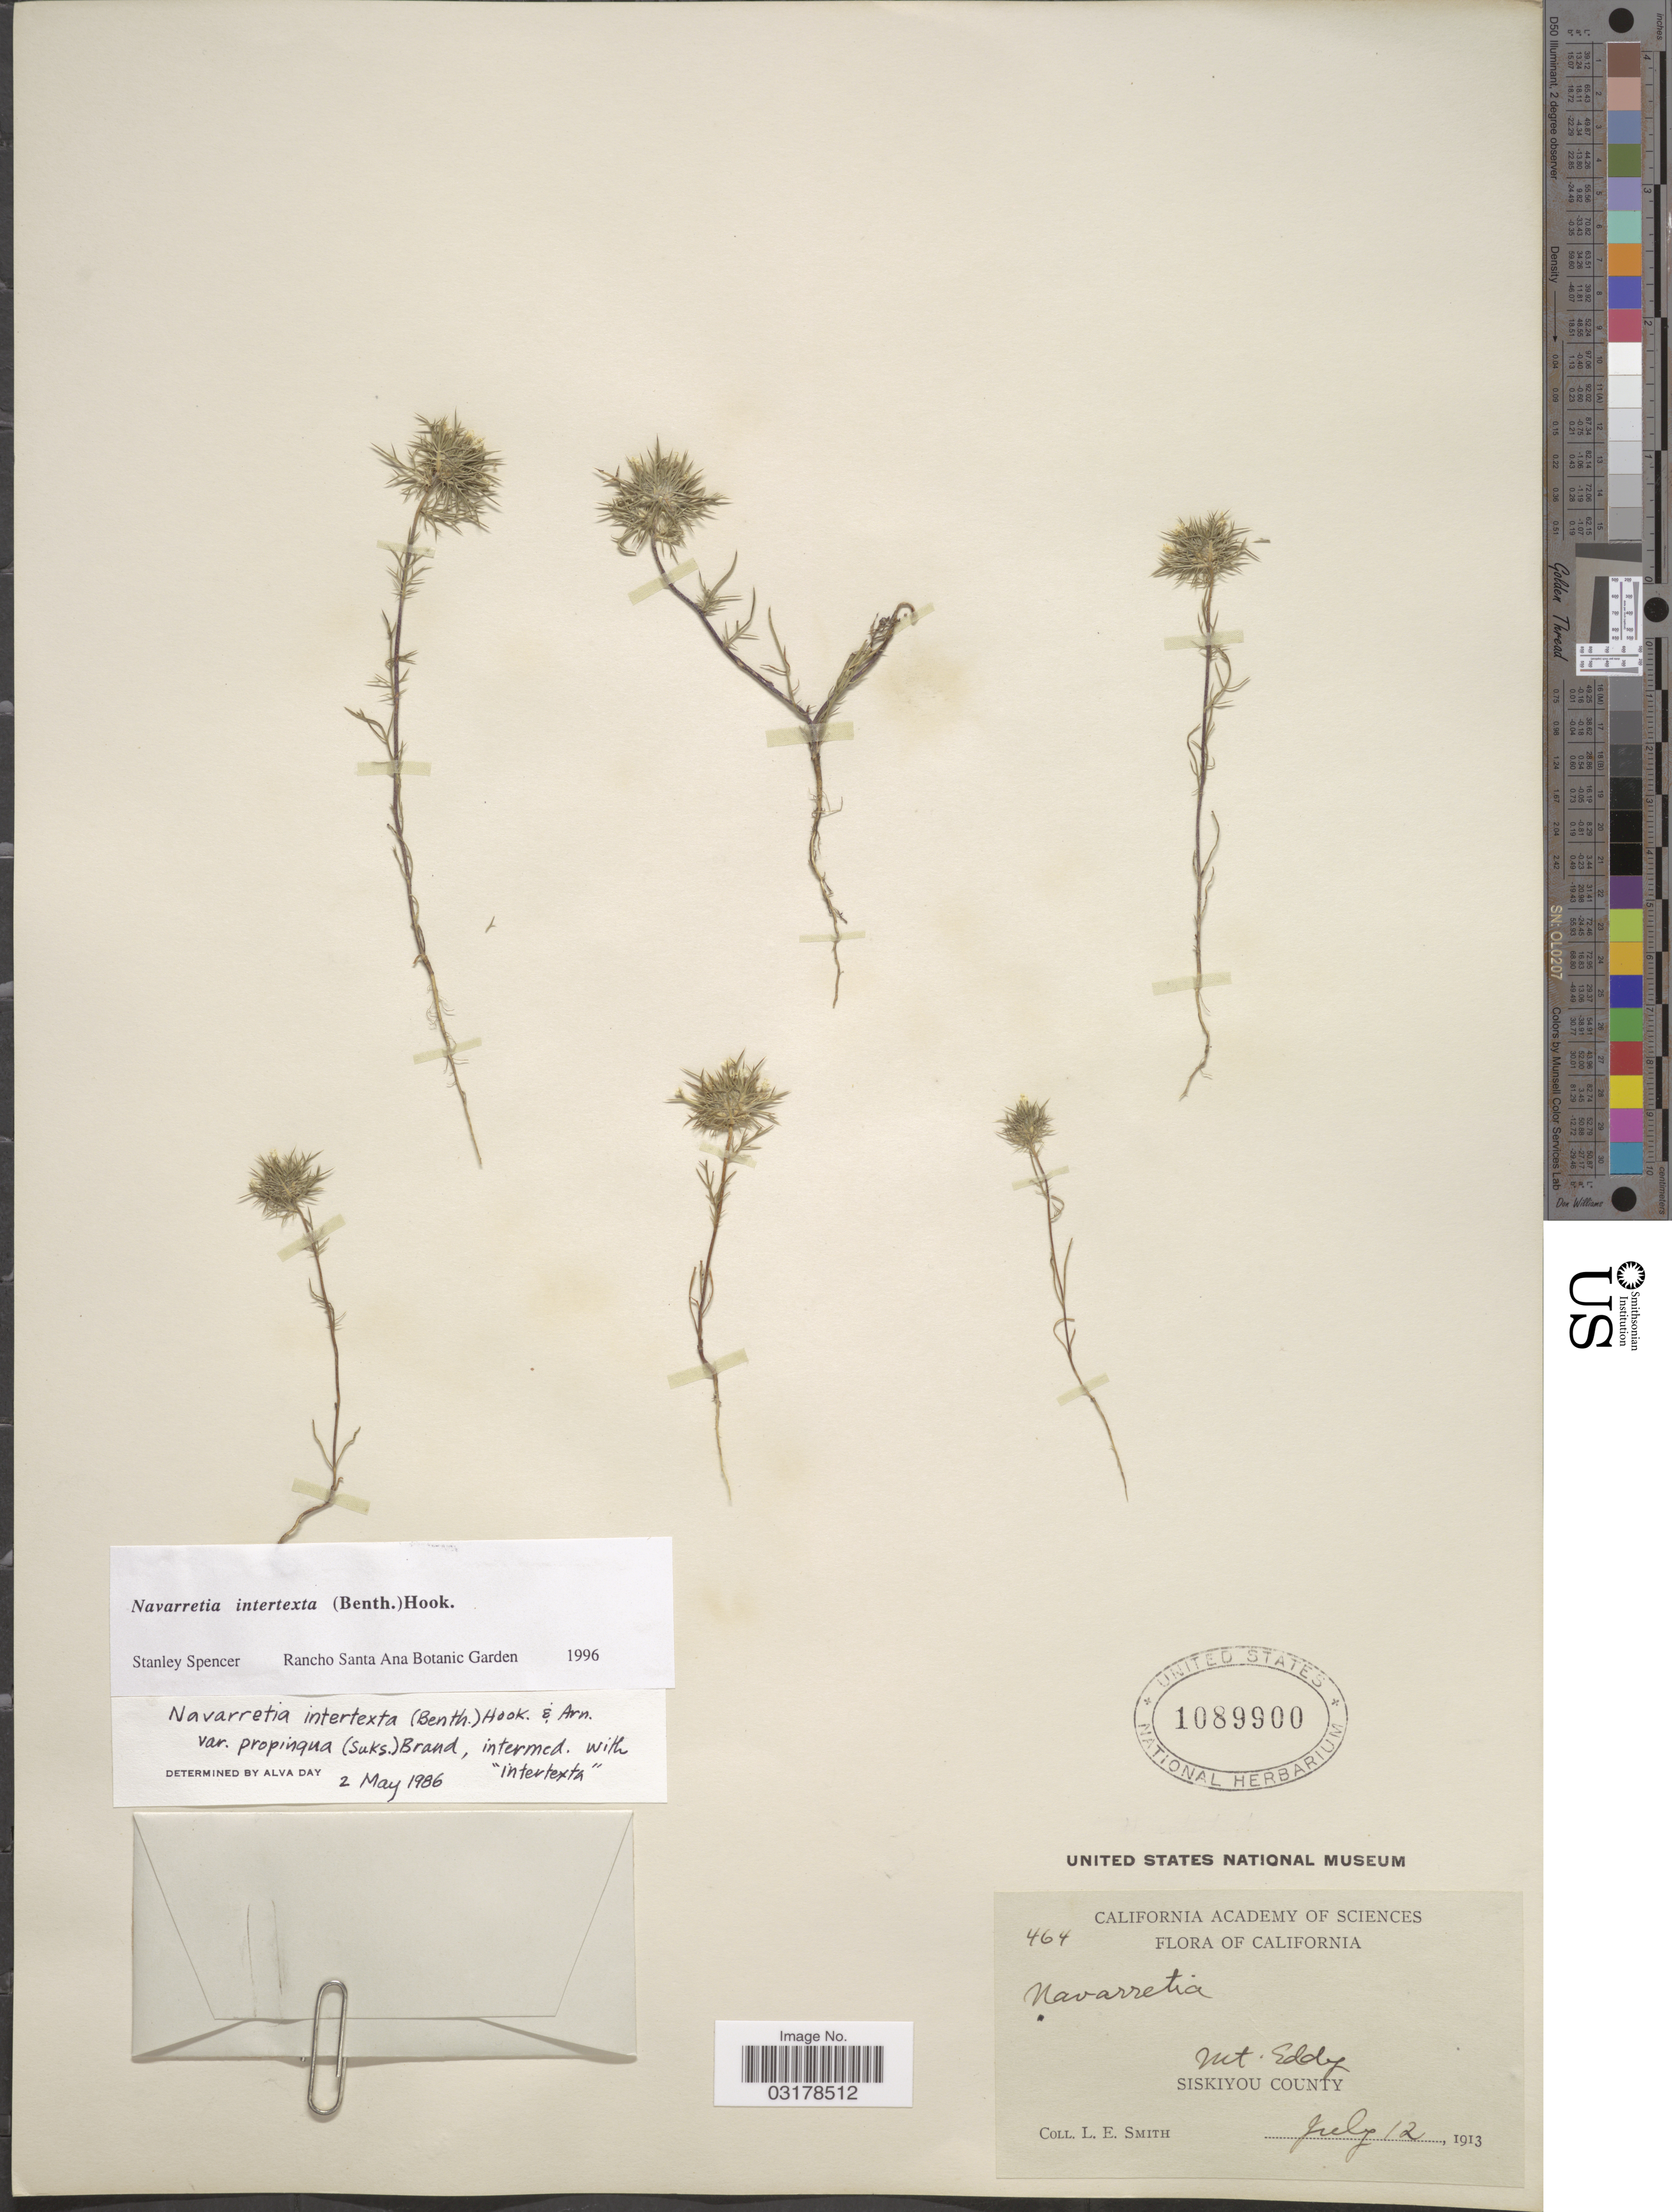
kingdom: Plantae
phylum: Tracheophyta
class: Magnoliopsida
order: Ericales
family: Polemoniaceae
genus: Navarretia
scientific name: Navarretia intertexta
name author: (Benth.) Hook.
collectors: L. E. Smith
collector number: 464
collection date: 1913-07-12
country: United States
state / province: California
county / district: Siskiyou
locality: Mt. Eddy. Siskiyou County.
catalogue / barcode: US 1089900